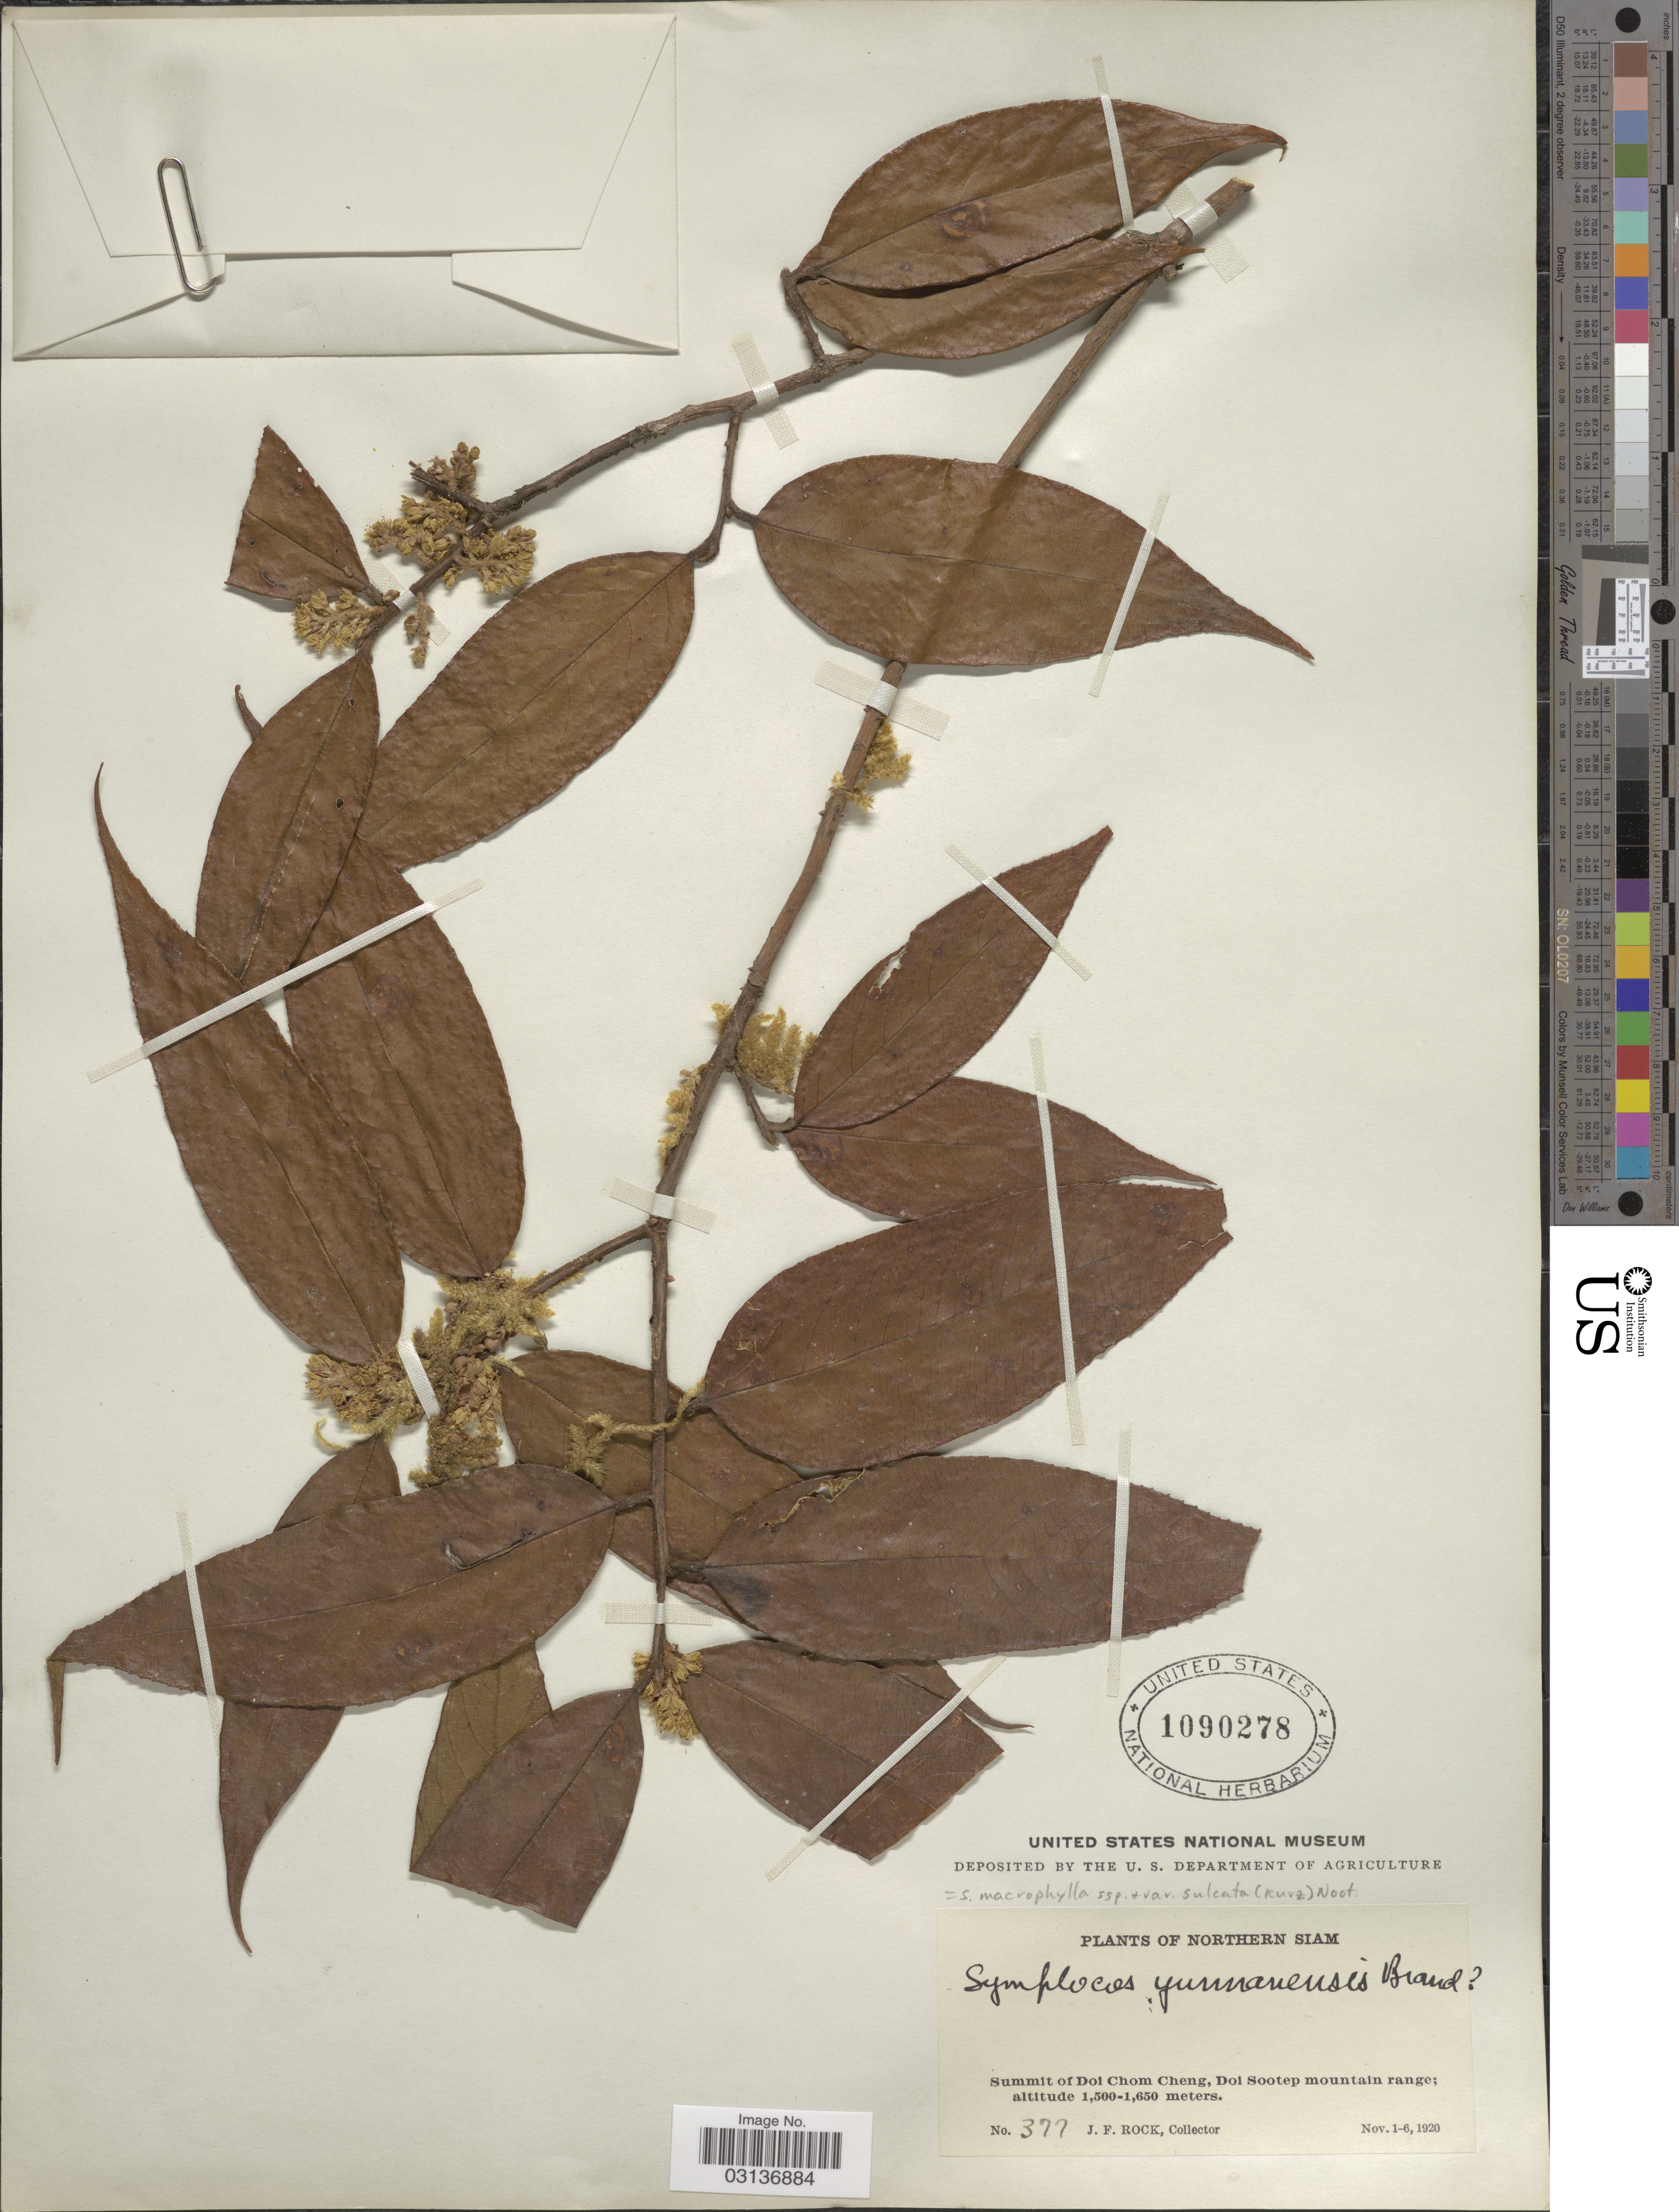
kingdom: Plantae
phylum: Tracheophyta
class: Magnoliopsida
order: Ericales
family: Symplocaceae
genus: Symplocos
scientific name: Symplocos macrophylla subsp. sulcata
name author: (Kurz) Noot.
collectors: J. Rock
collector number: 377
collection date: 1920-11-01/1920-11-06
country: Thailand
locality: Northern Siam. Summit of Doi Chom Cheng, Doi Sootep mountain range.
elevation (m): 1500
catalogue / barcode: US 1090278